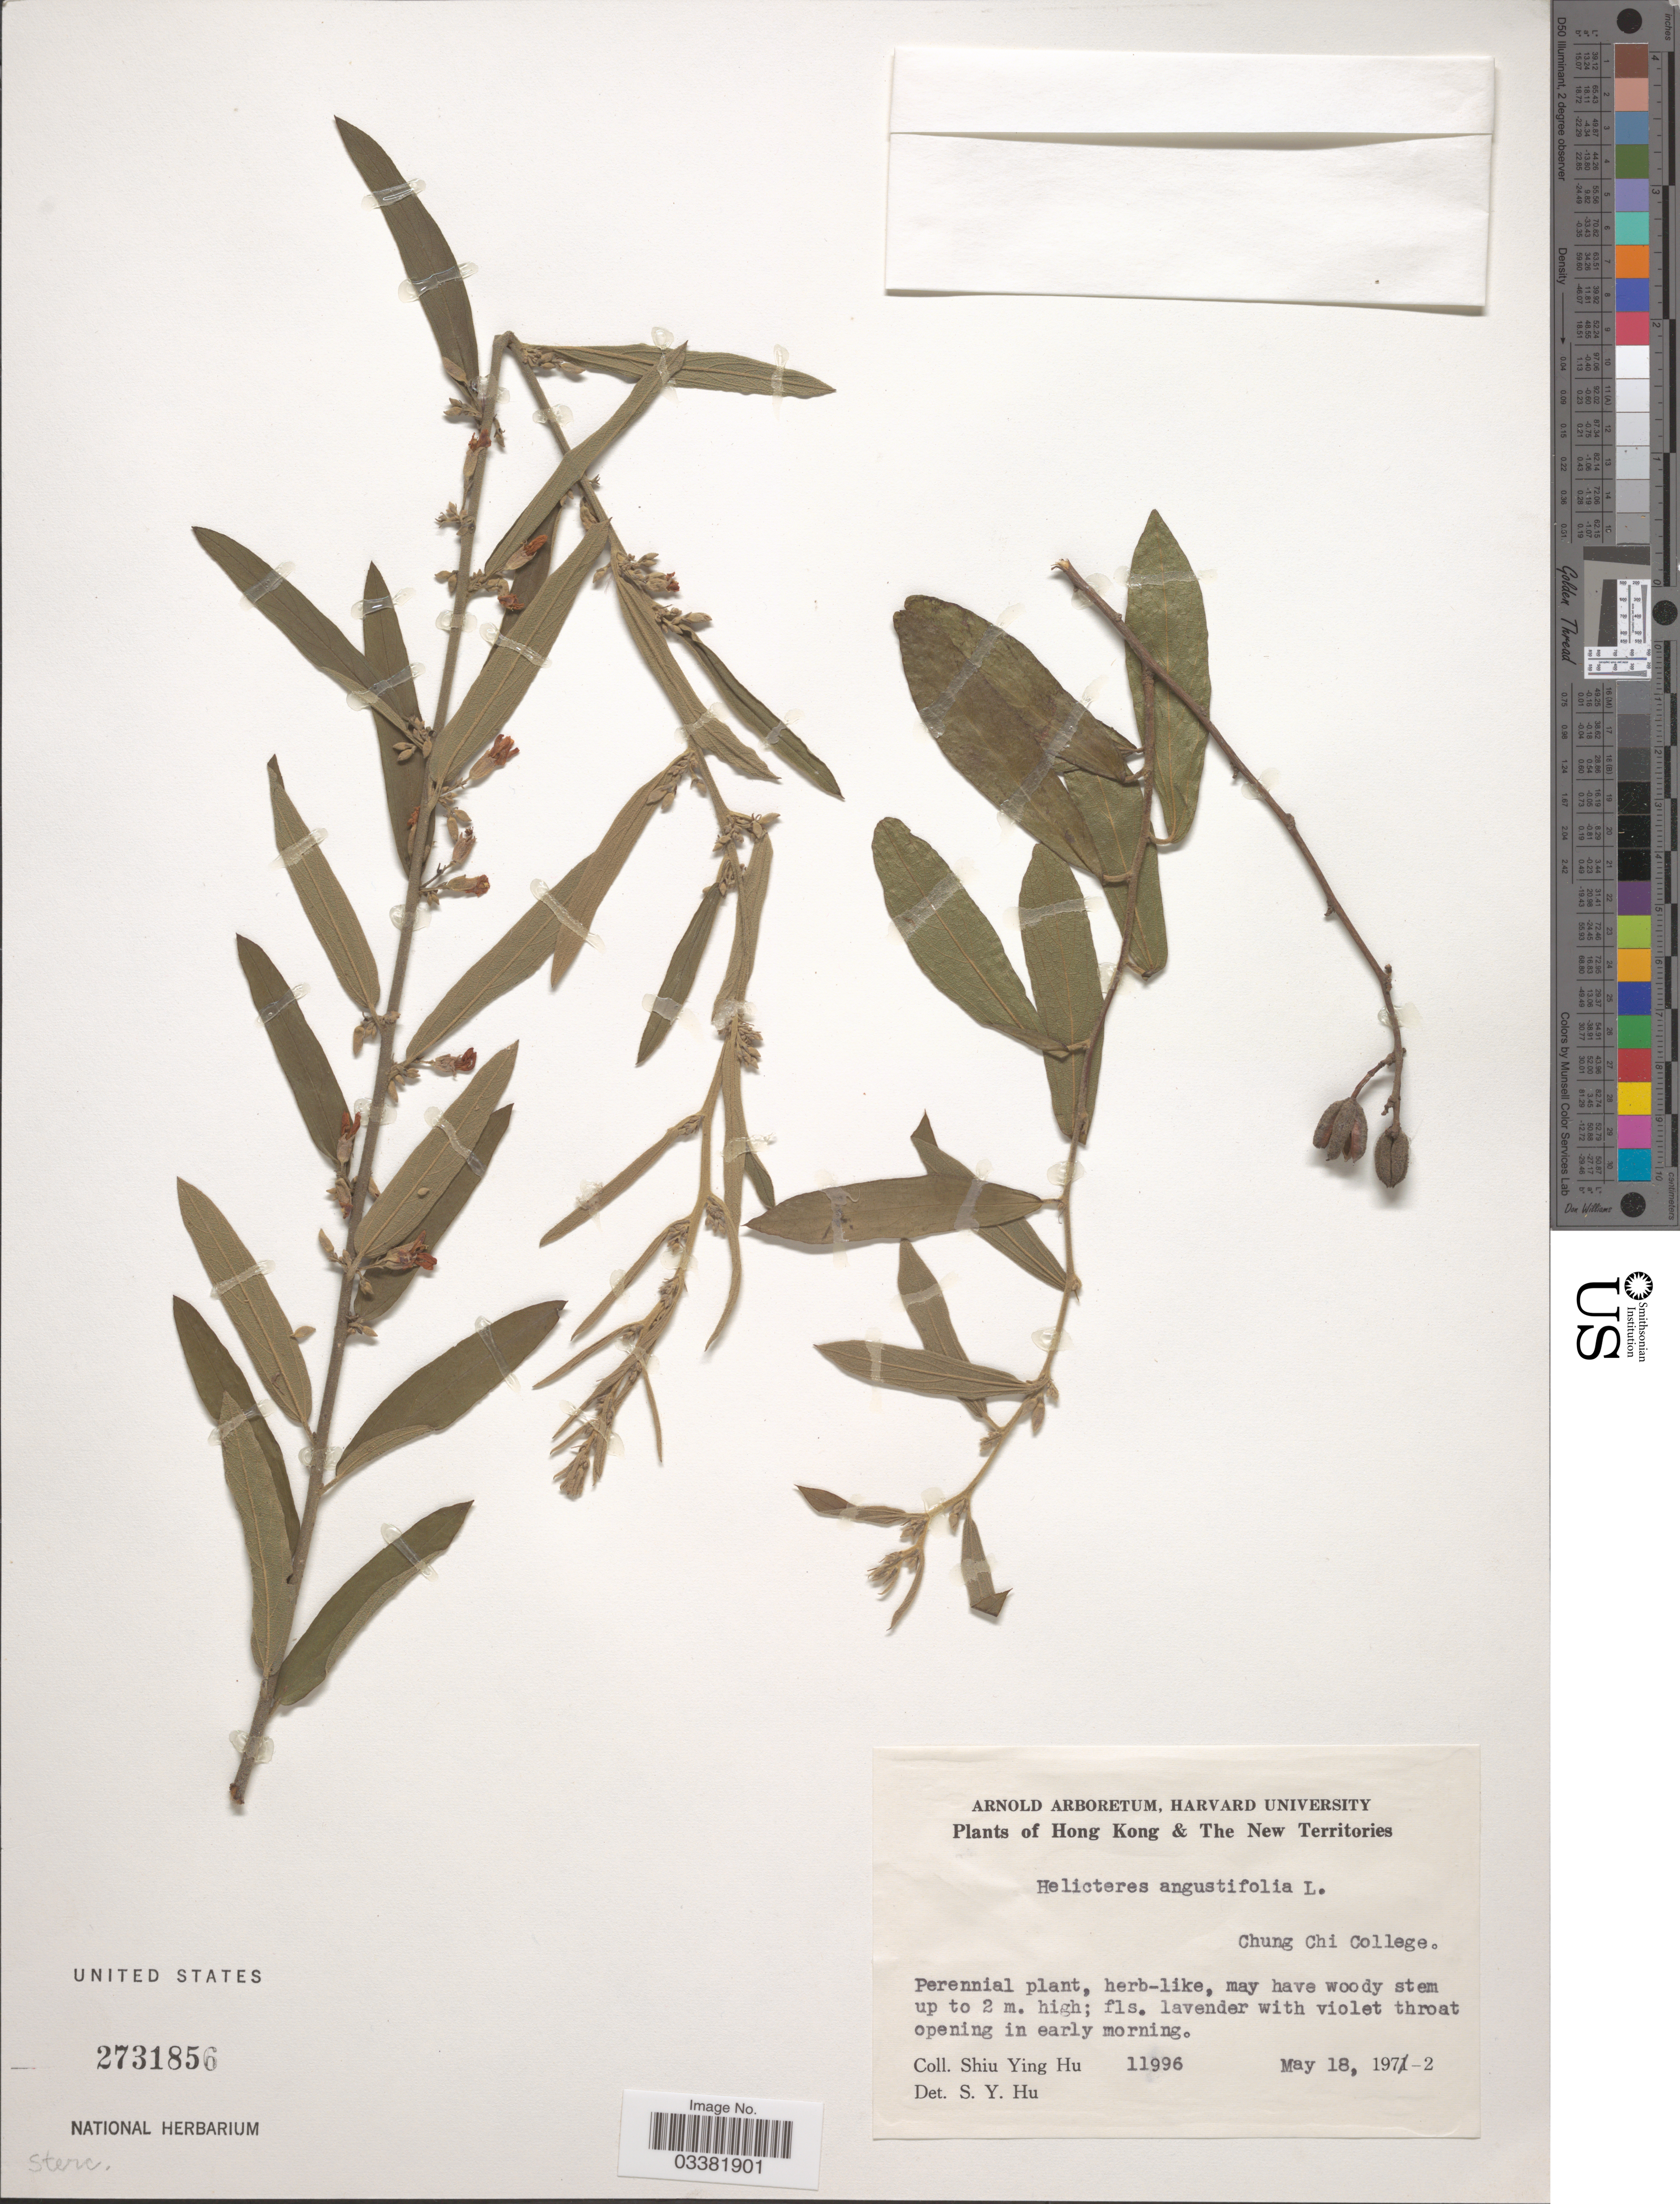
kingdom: Plantae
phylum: Tracheophyta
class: Magnoliopsida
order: Malvales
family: Malvaceae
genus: Helicteres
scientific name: Helicteres angustifolia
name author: L.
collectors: S. Y. Hu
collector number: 11996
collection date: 1972-05-18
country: China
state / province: Hong Kong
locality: The New Territories. Chung Chi College.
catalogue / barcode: US 2731856